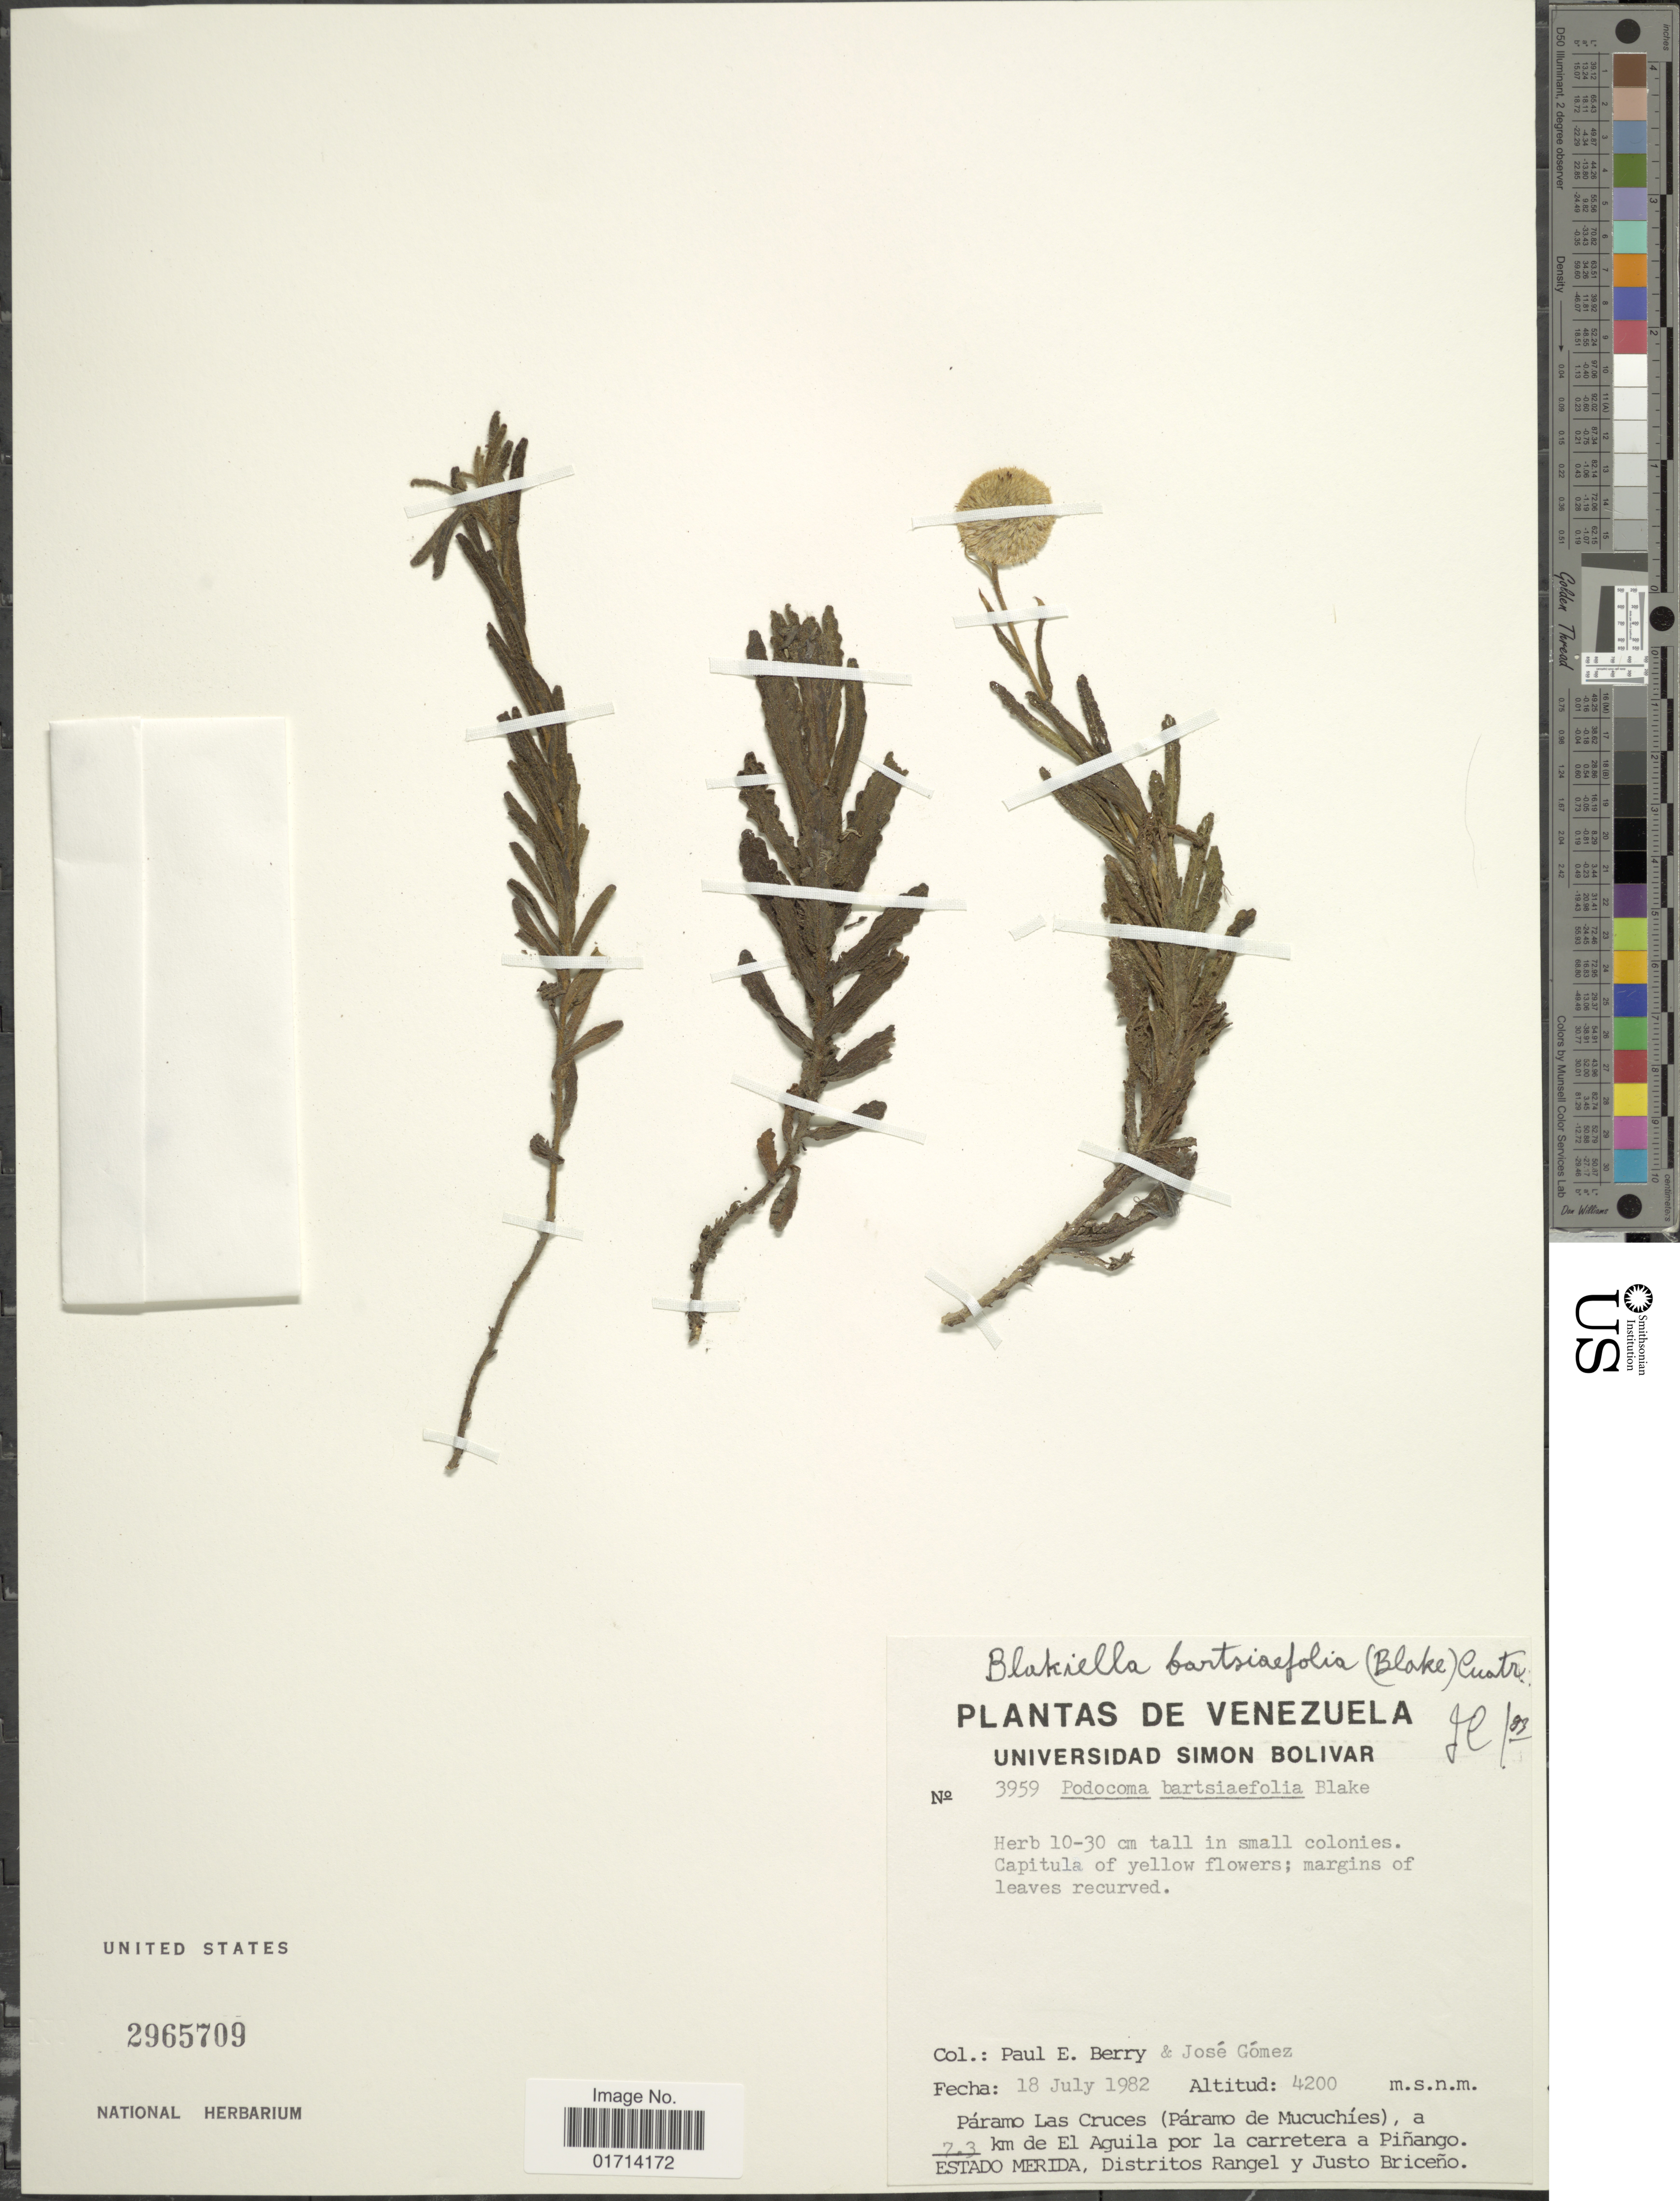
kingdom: Plantae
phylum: Tracheophyta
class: Magnoliopsida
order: Asterales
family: Asteraceae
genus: Blakiella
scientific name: Blakiella bartsiifolia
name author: (S.F. Blake) Cuatrec.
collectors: P. E. Berry & J. Gomez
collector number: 3959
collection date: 1982-07-18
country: Venezuela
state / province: Mérida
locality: Paramo Las Cruces (Paramo de Mucuchies), a 7.3 km de El Aguila por la carretera a Pinango, Estado Merida, Distritos Rangel y Justo Briceno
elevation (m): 4200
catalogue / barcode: US 2965709